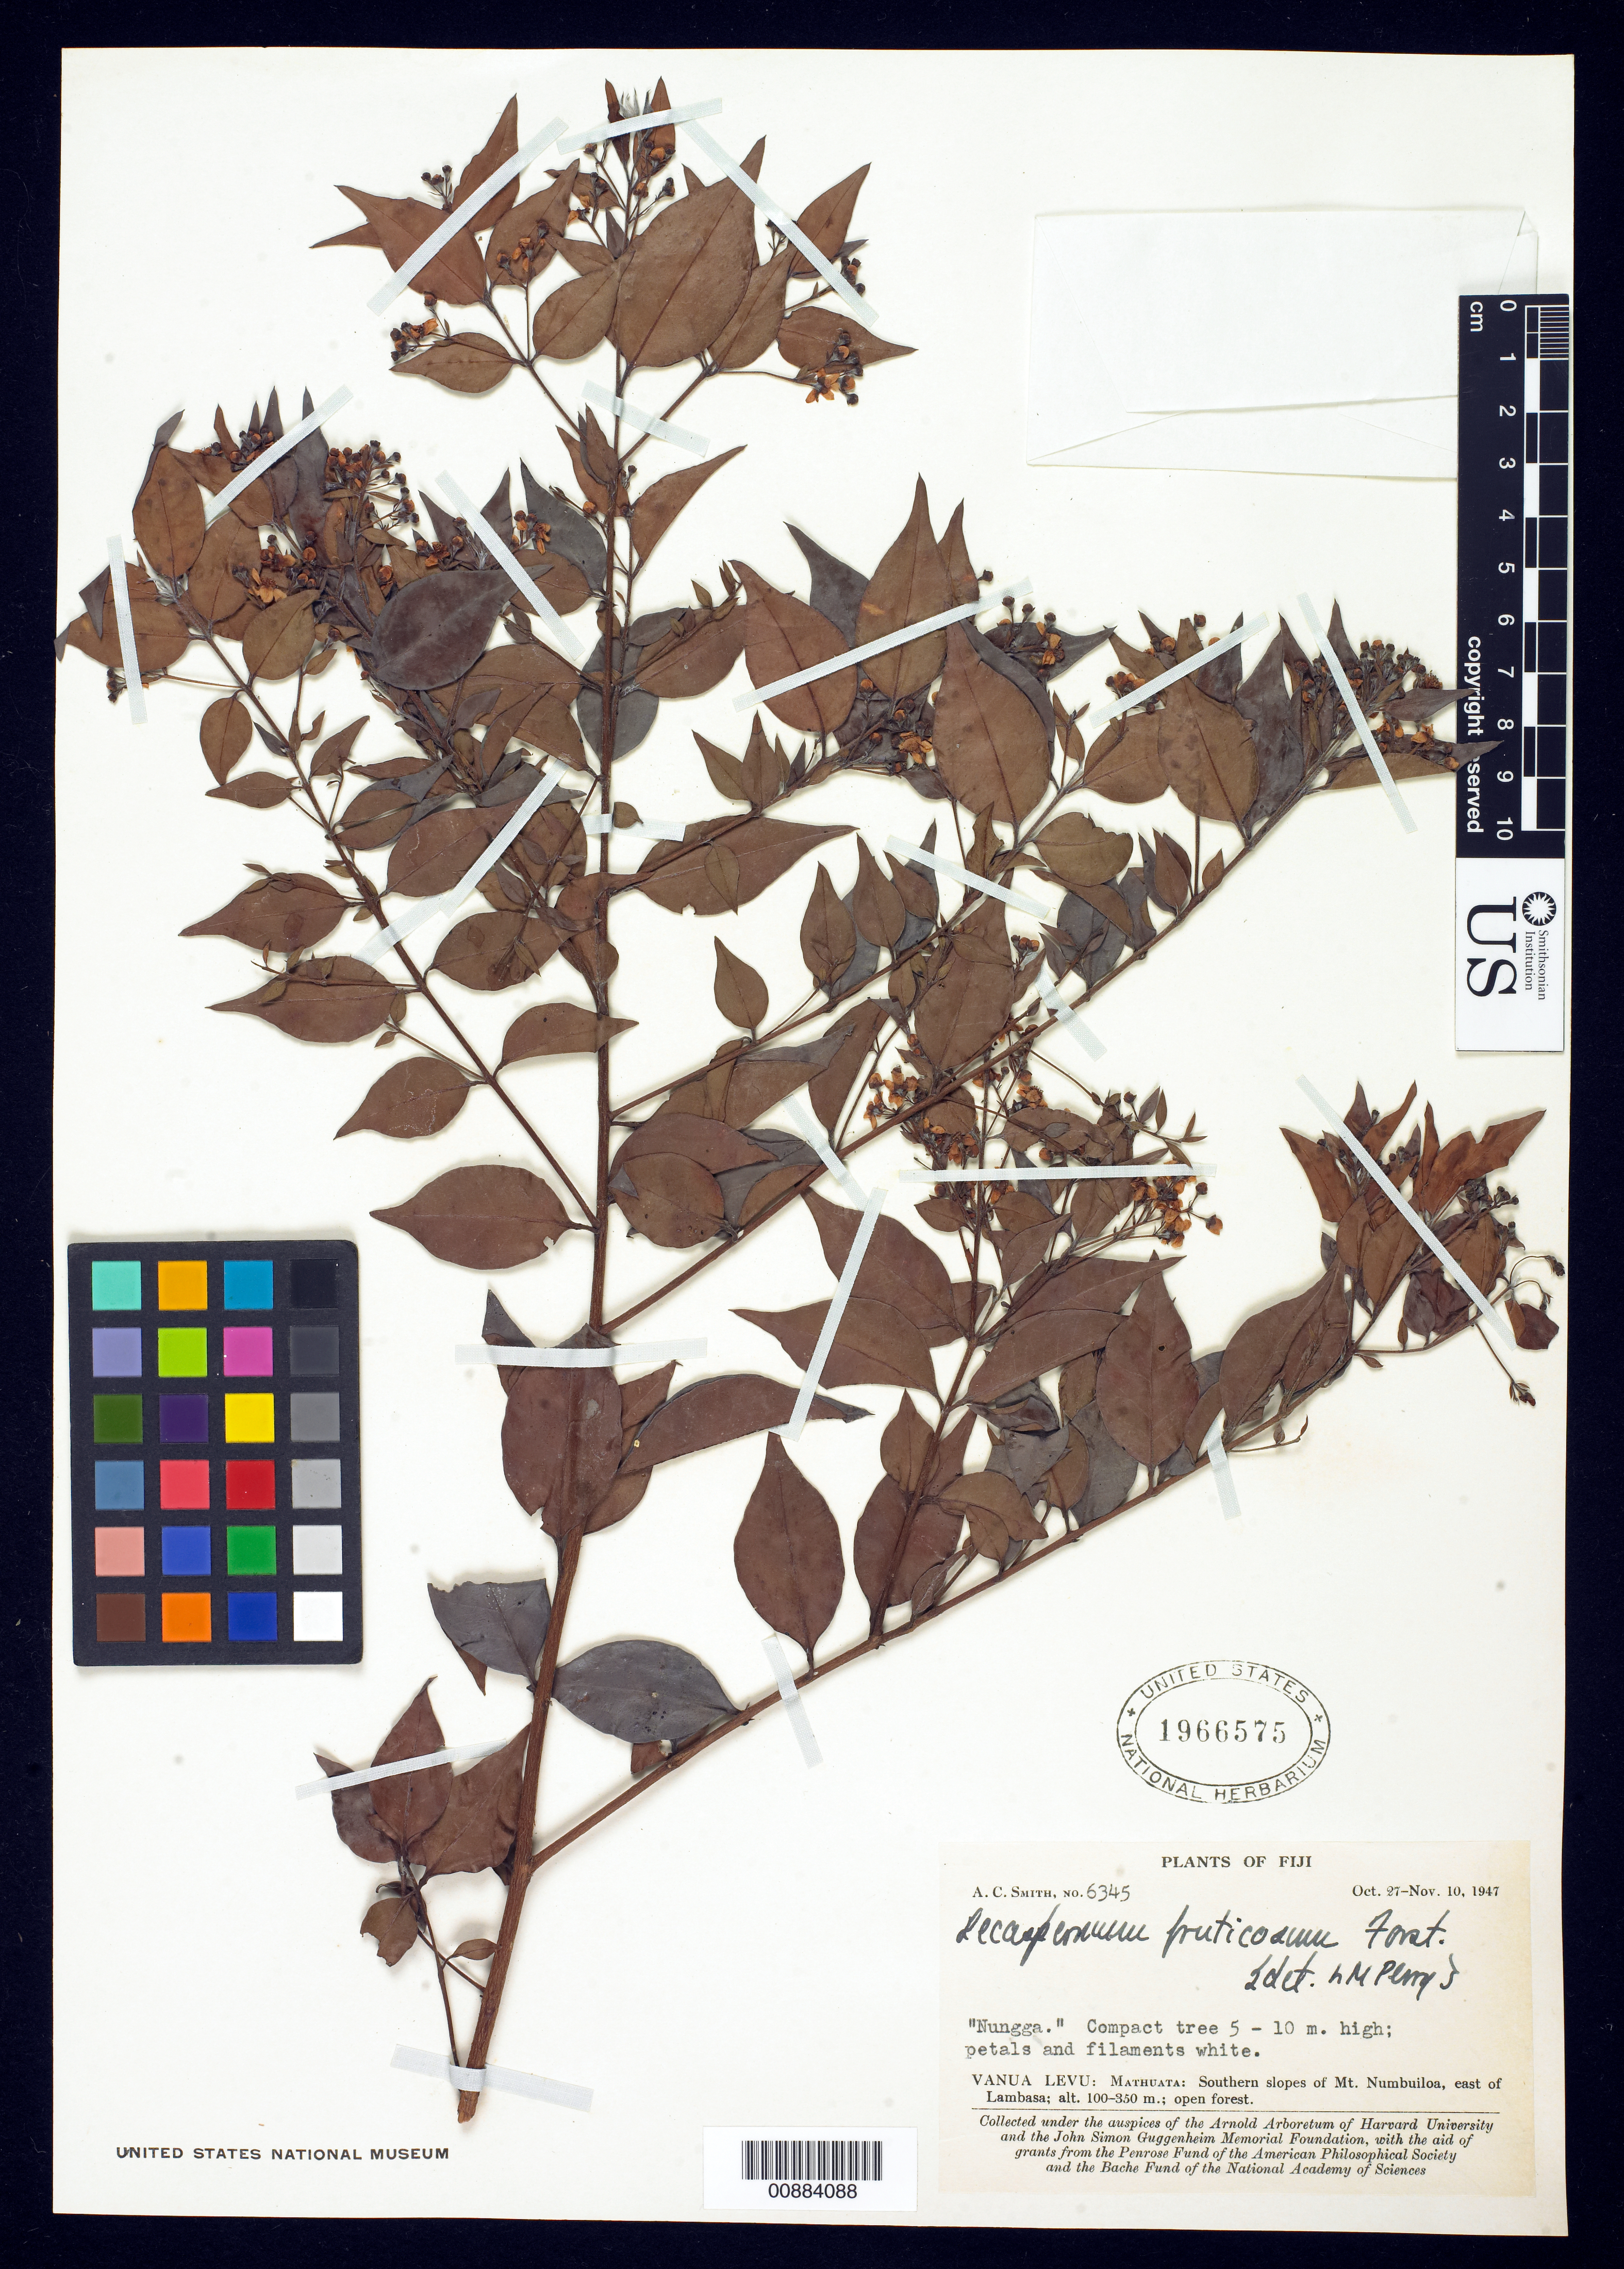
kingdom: Plantae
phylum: Tracheophyta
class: Magnoliopsida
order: Myrtales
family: Myrtaceae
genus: Decaspermum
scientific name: Decaspermum vitiense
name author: (A. Gray) Nied.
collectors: C. A. Smith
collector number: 6345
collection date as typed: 27 Oct 1947 to 10 Nov 1947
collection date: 1947-10-27/1947-11-10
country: Fiji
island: Macuata-i-wai [Mathuata-i-wai]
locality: Vanua Levu: Mathuata: Southern slopes of Mt. Numbuiloa, east of Lambasa; open forest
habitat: open forest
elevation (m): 100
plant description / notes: cited by A.J. Scott, Kew Bull. 34(1): 65. 1979.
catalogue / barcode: US 1966575